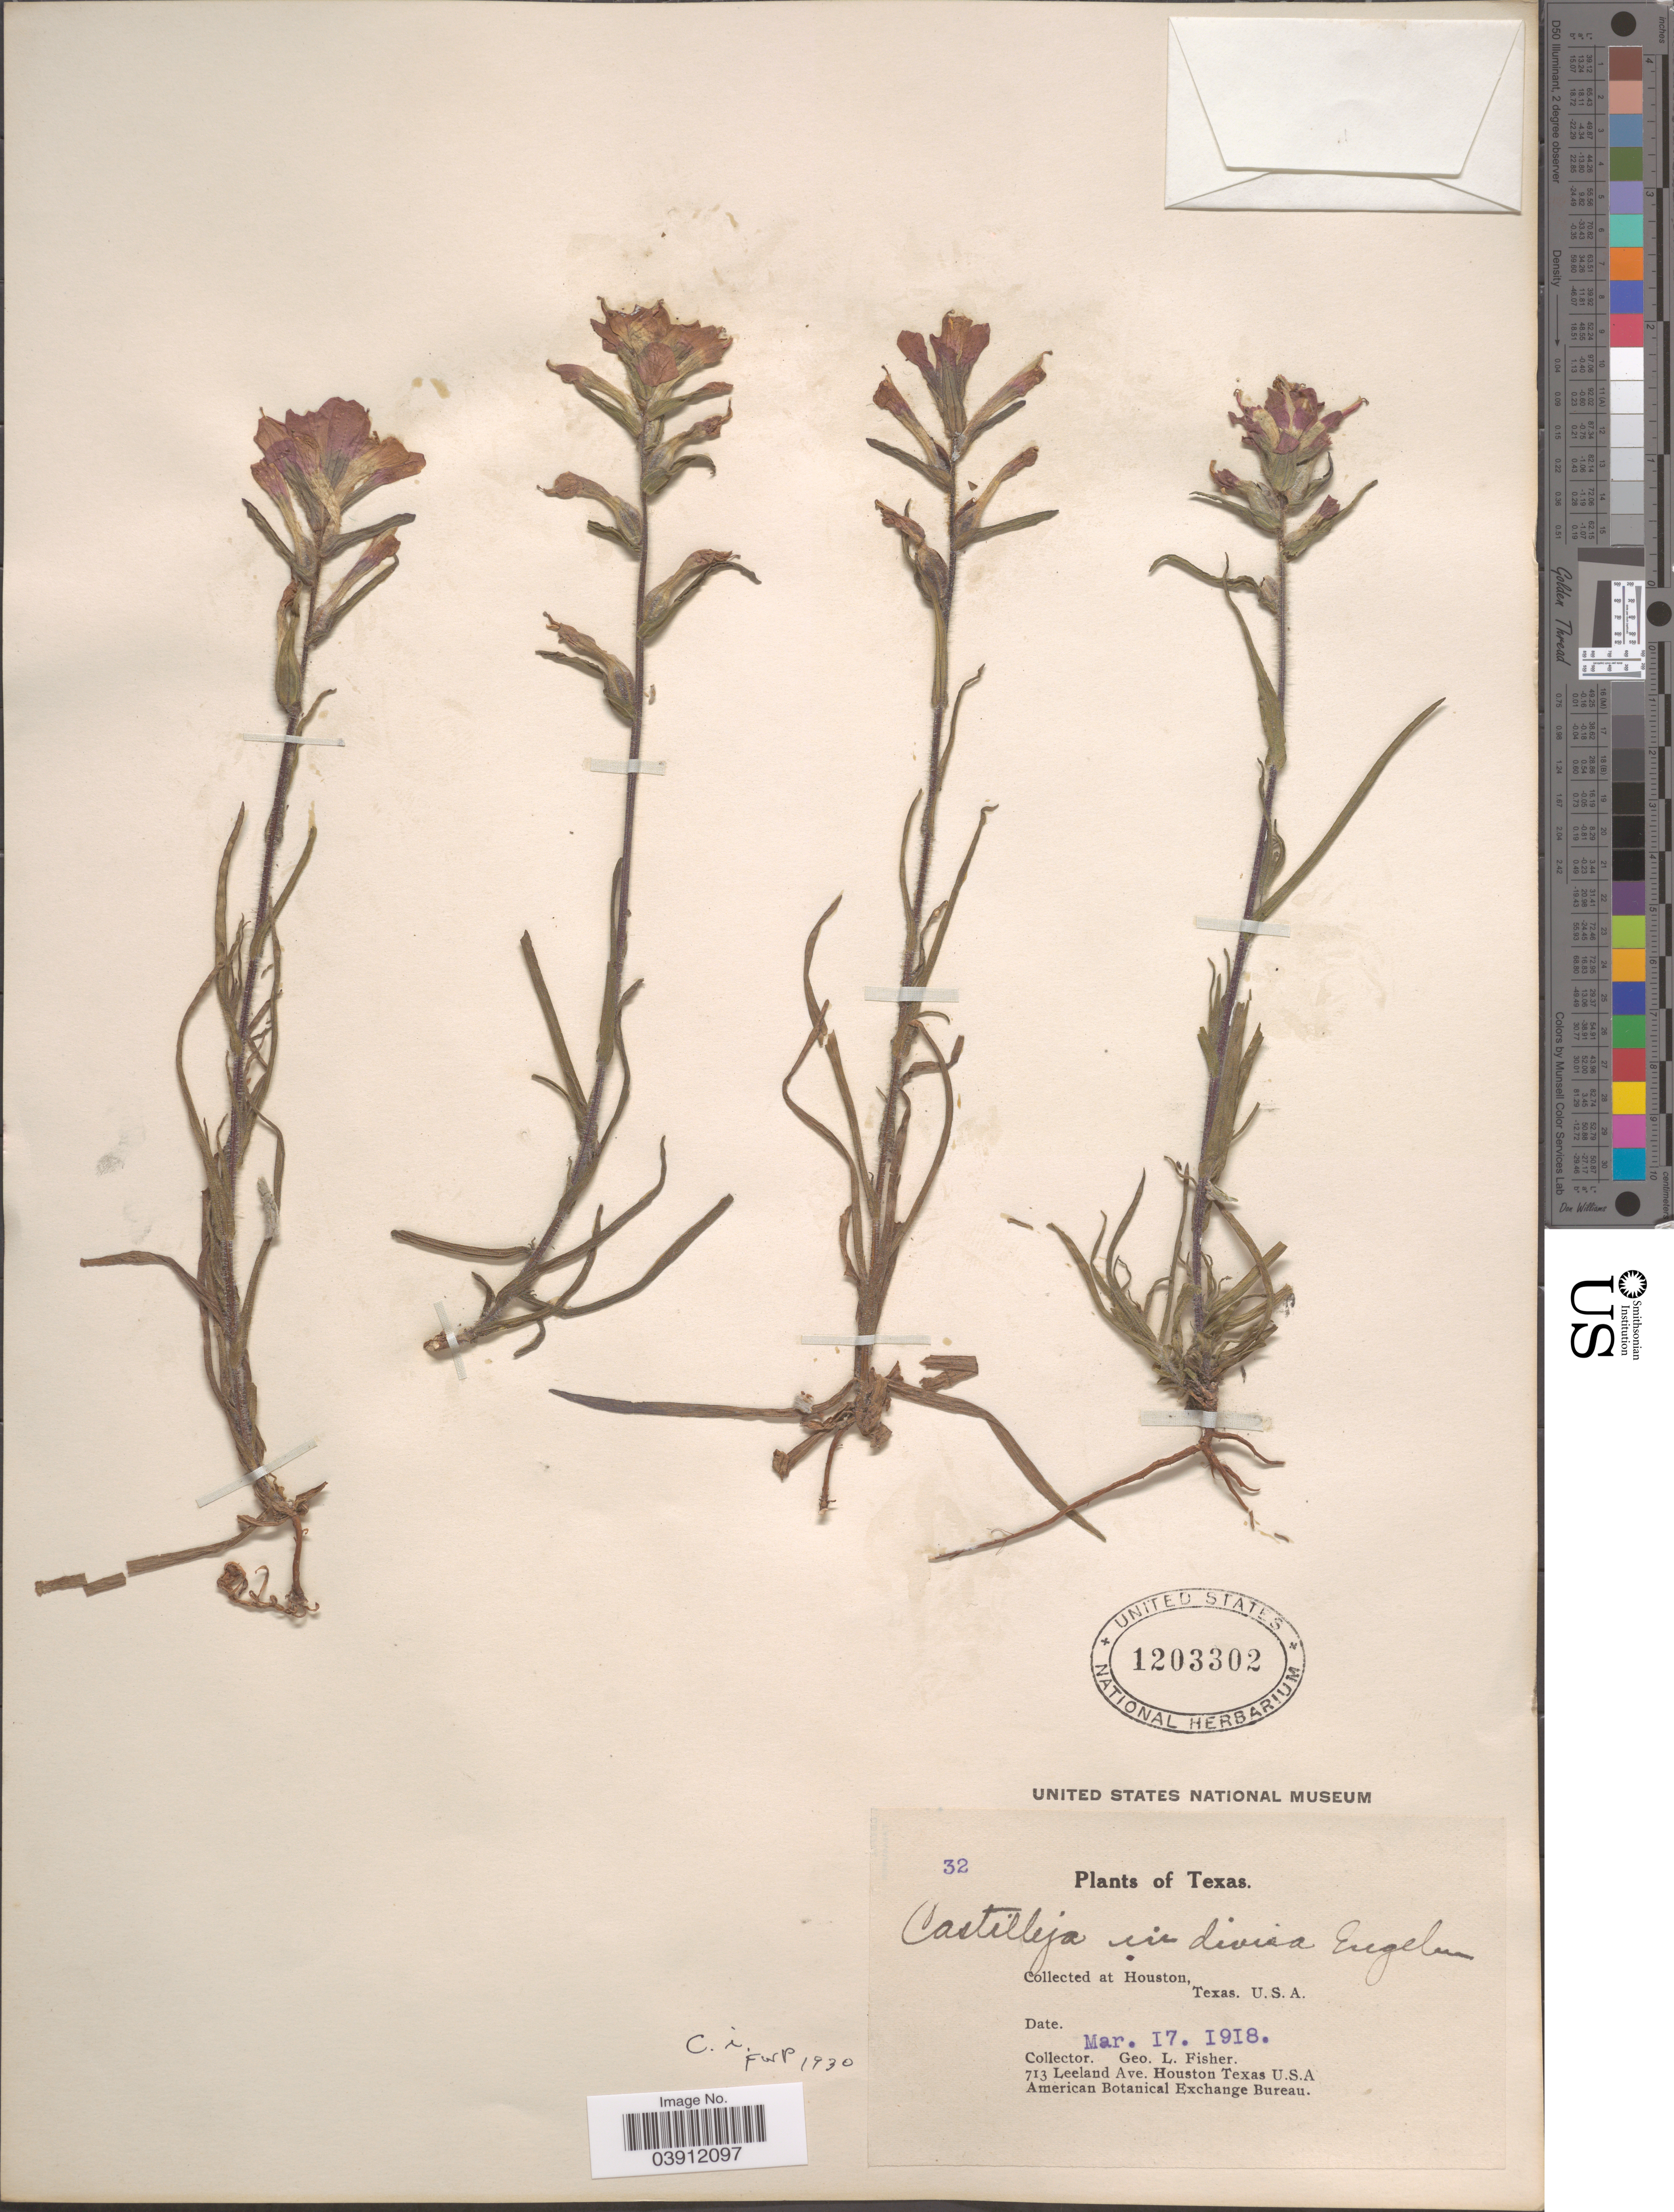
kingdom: Plantae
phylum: Tracheophyta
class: Magnoliopsida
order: Lamiales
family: Orobanchaceae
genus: Castilleja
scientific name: Castilleja indivisa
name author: Engelm. in Engelm. & A. Gray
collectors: G. L. Fisher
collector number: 32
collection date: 1918-03-17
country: United States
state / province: Texas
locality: At Houston.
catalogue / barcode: US 1203302